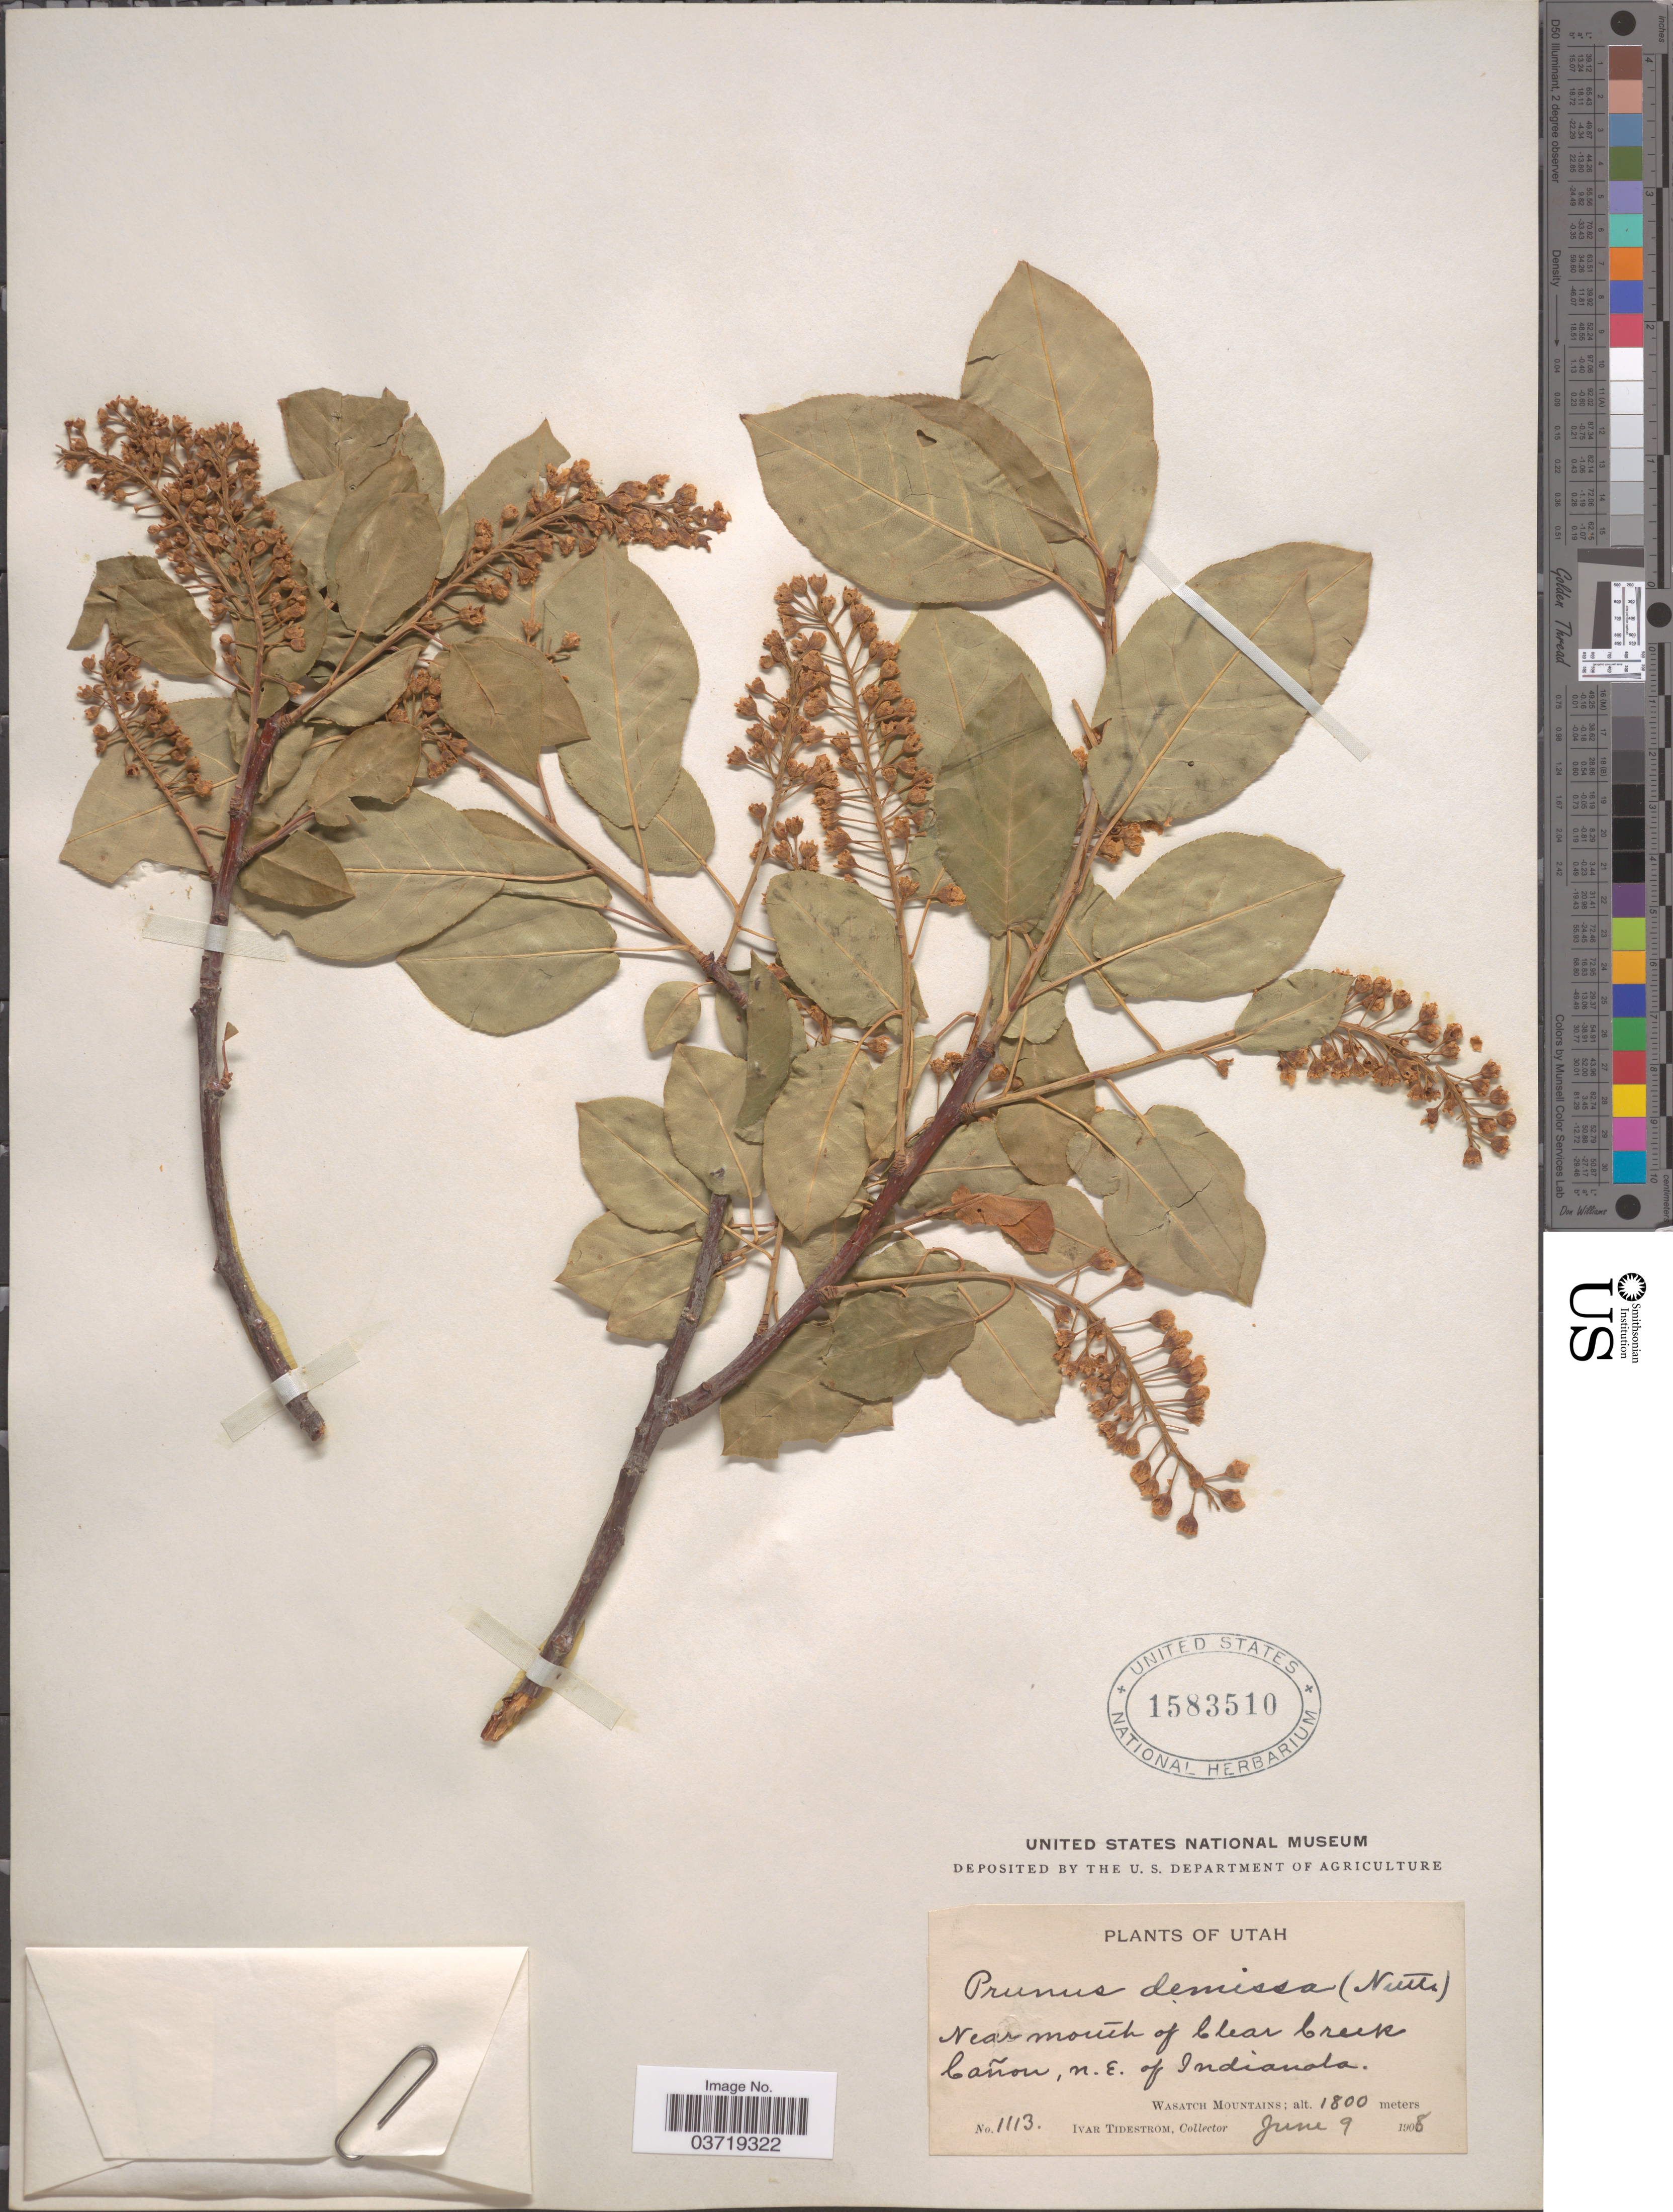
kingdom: Plantae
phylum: Tracheophyta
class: Magnoliopsida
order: Rosales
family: Rosaceae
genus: Prunus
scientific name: Prunus virginiana var. demissa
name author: (Nutt.) Torr.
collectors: I. F. Tidestrom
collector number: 1113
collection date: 1908-06-09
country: United States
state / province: Utah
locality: Near mouth of Clear Creek Cañon, n.e. of Indianola. Wasatch Mountains.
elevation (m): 1800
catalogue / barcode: US 1583510